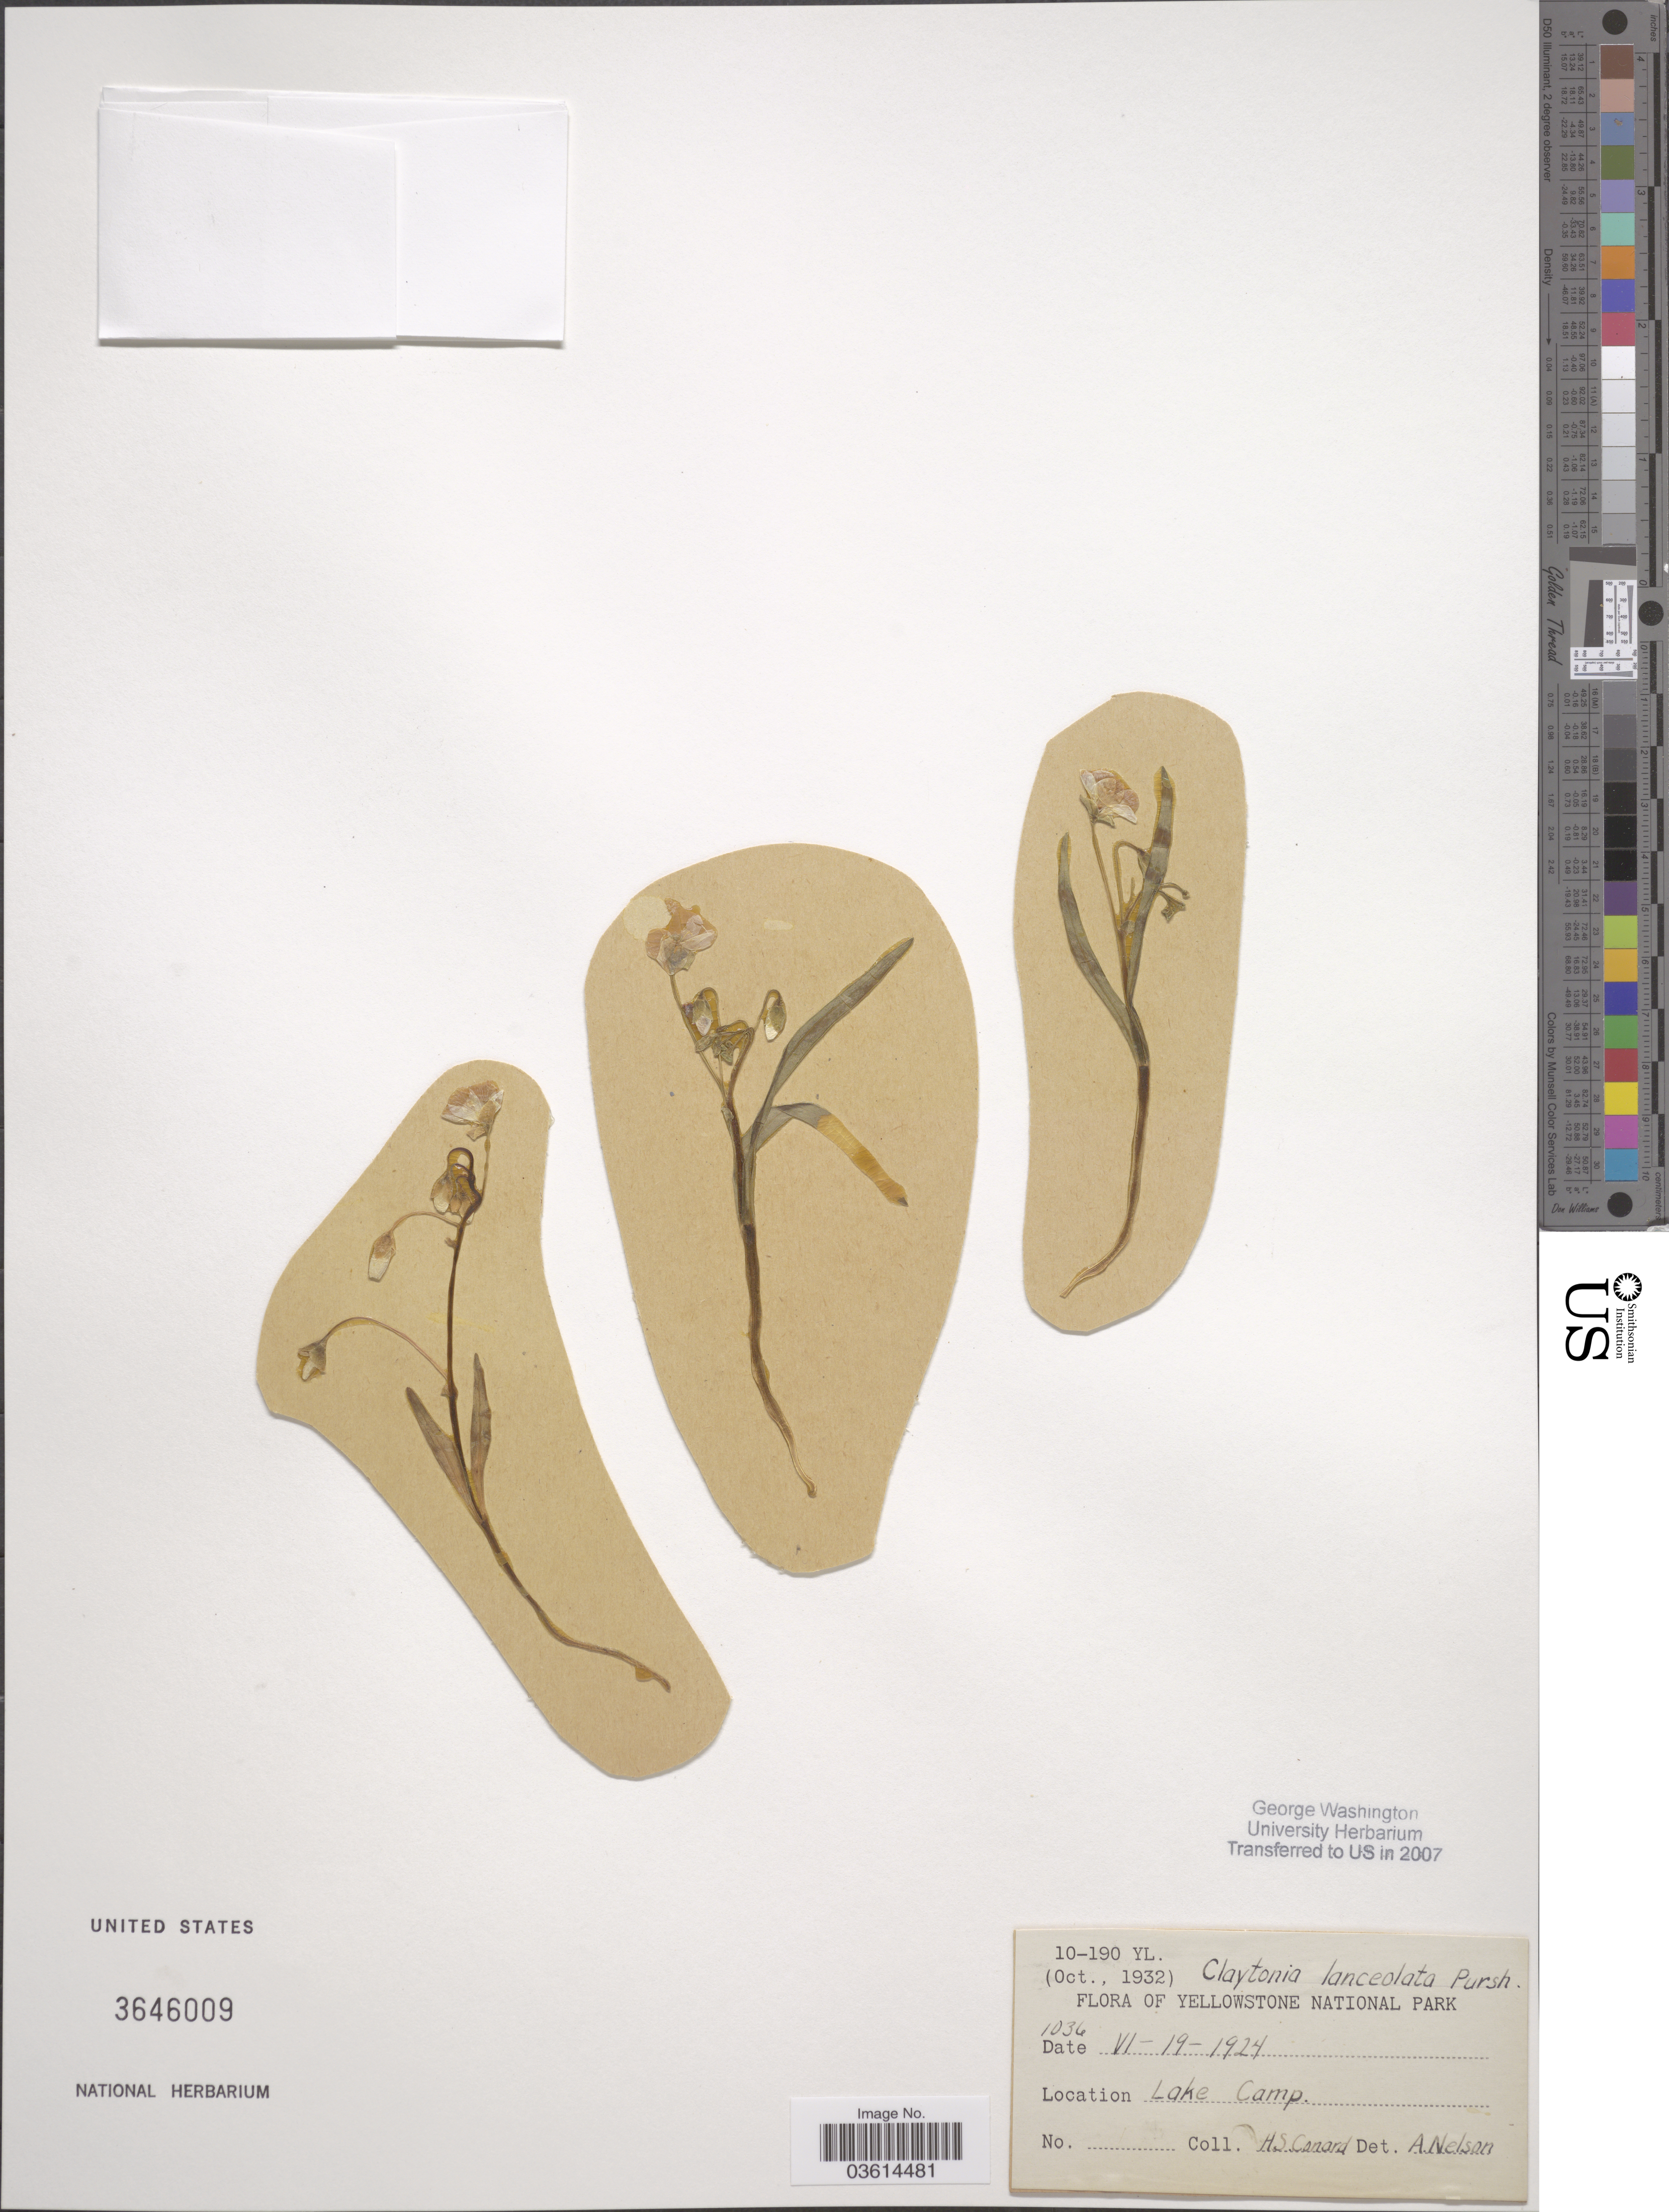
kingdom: Plantae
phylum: Tracheophyta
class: Magnoliopsida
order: Caryophyllales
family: Montiaceae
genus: Claytonia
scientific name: Claytonia lanceolata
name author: Pursh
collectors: H. S. Conard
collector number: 1036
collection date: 1924-06-19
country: United States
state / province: Wyoming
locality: Yellowstone National Park. Lake Camp.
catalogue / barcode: US 3646009